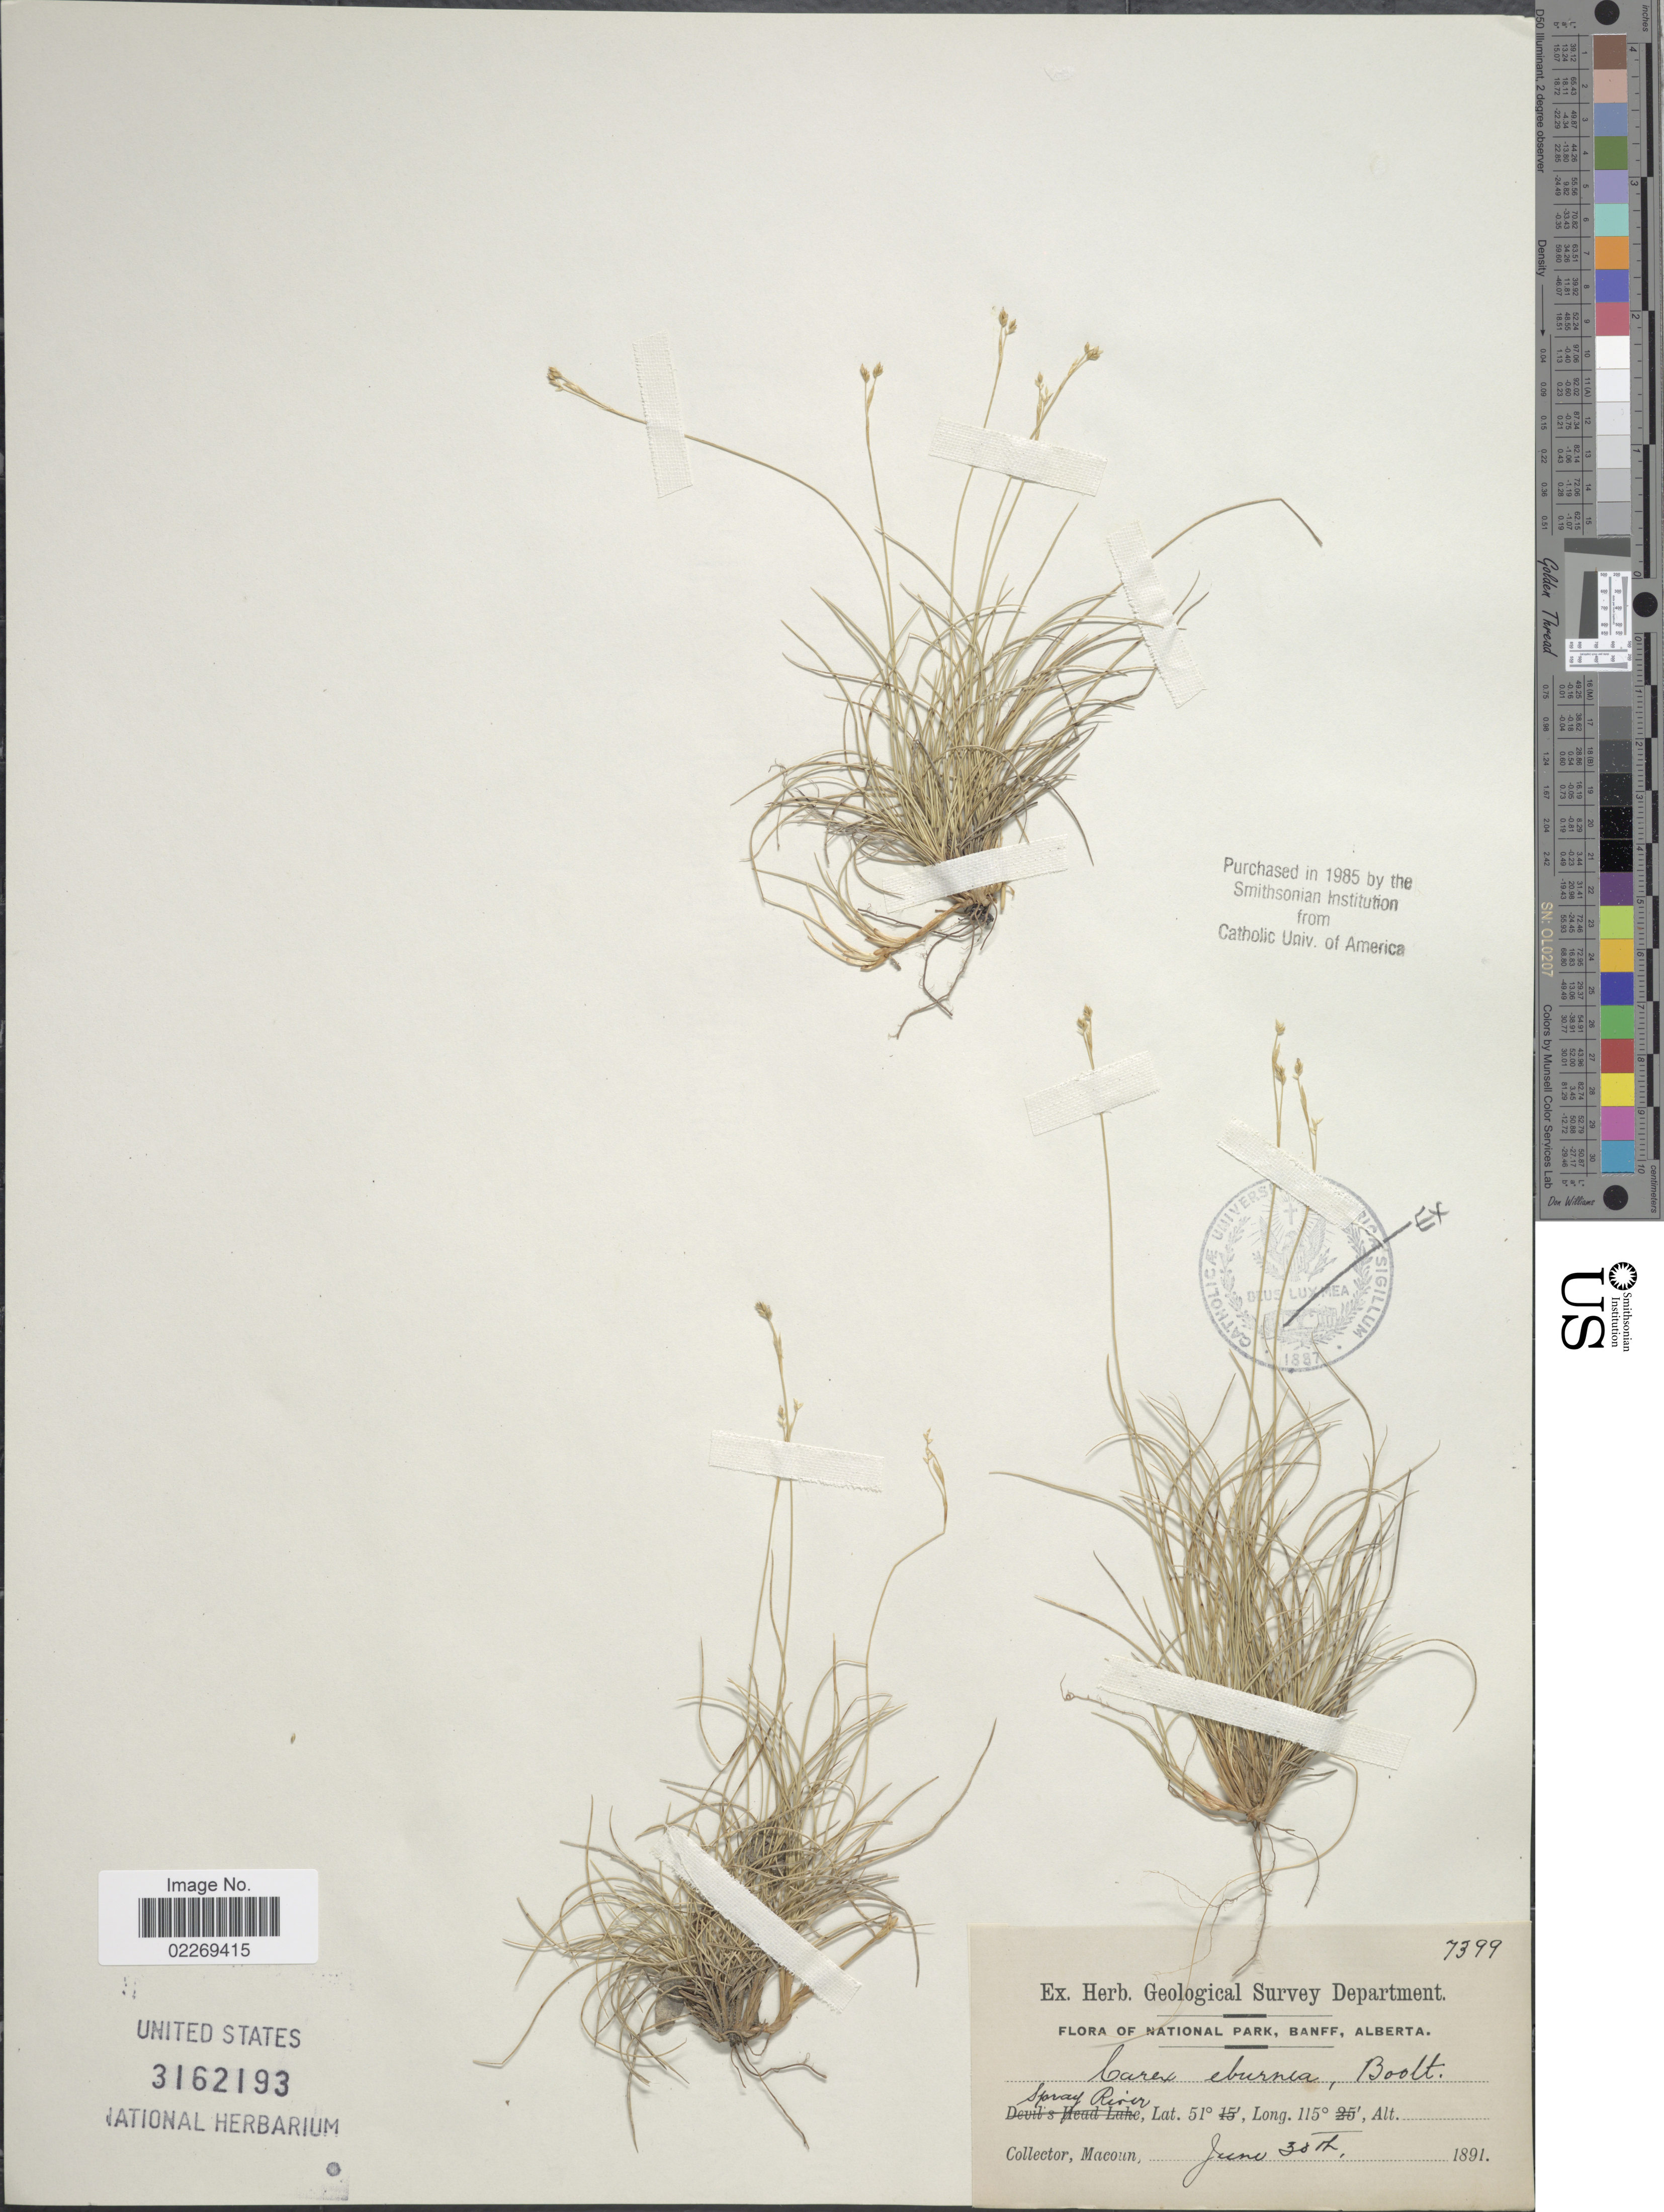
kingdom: Plantae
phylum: Tracheophyta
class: Liliopsida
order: Poales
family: Cyperaceae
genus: Carex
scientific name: Carex eburnea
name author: Boott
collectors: -- Macoun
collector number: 7399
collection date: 1891-06-30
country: Canada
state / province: Alberta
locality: National Park, Banff. Spray River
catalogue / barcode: US 3162193